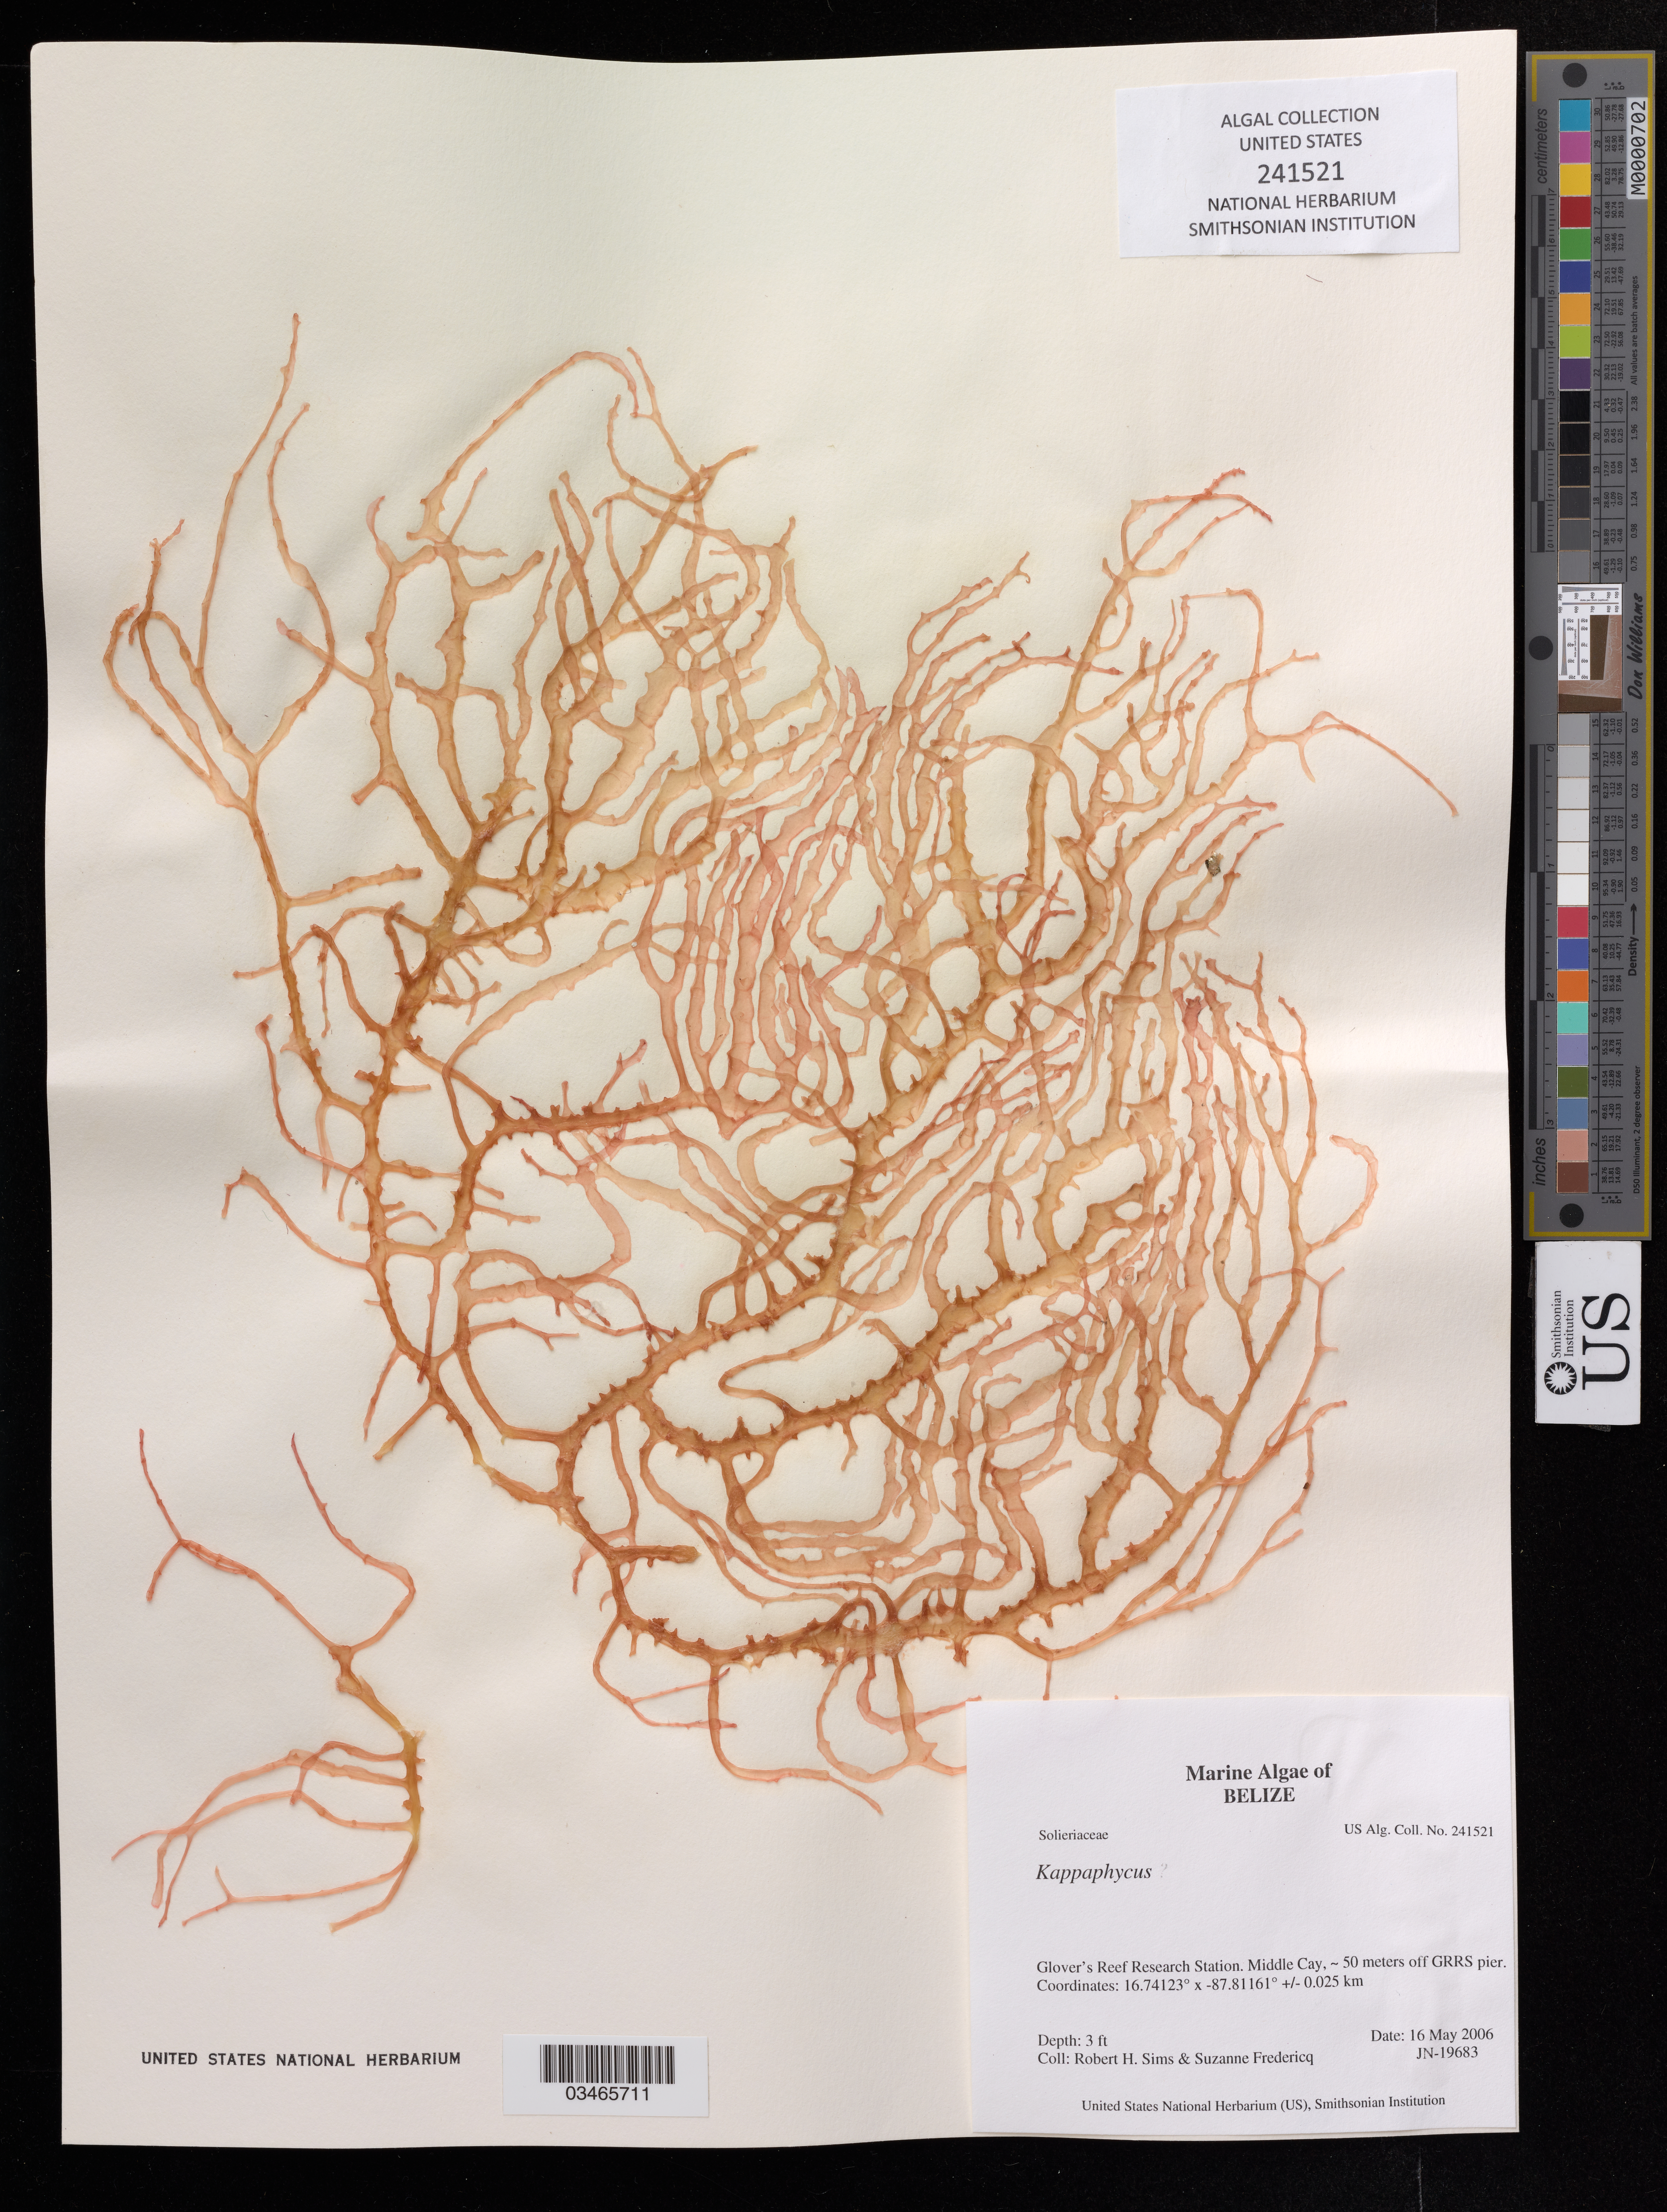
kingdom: Plantae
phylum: Rhodophyta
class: Florideophyceae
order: Gigartinales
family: Solieriaceae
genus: Kappaphycus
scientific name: Kappaphycus sp.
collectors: R. Sims & S. Fredericq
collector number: JN-19683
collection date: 2006-05-16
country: Belize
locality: Glover's Reef Research Station. Middle Cay. ~50 meters off GRRS pier.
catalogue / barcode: US 241521